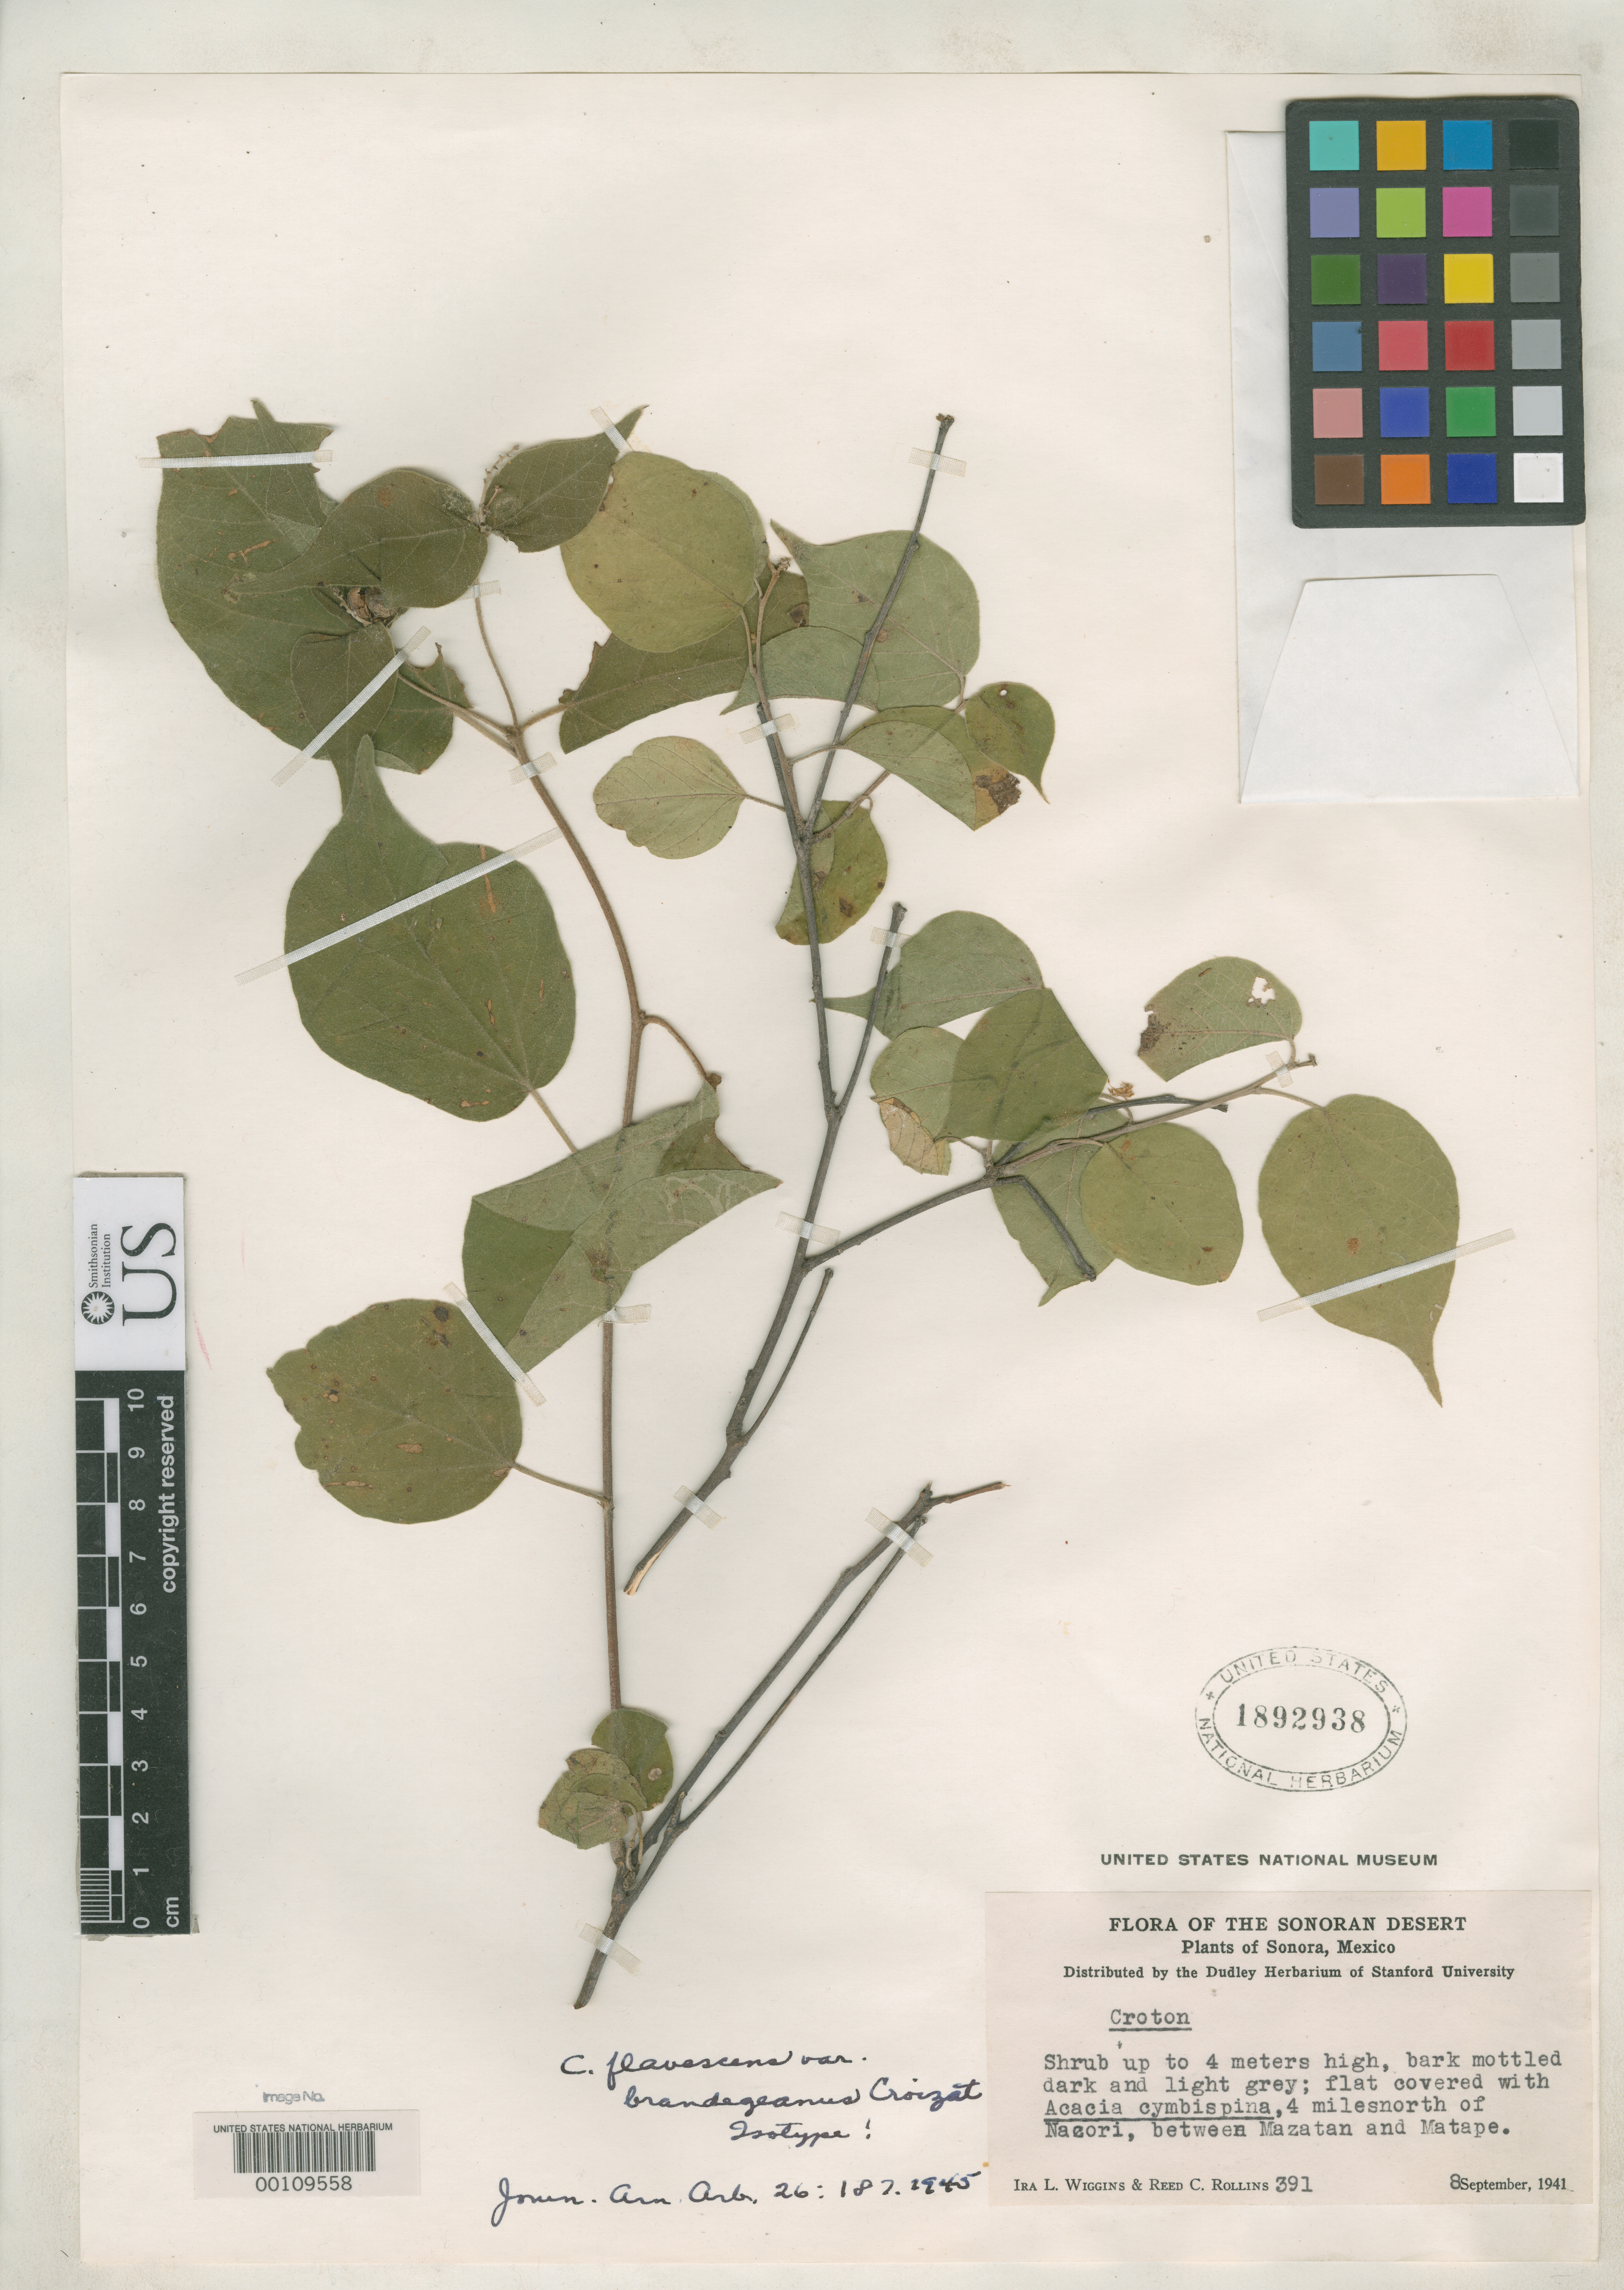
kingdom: Plantae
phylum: Tracheophyta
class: Magnoliopsida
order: Malpighiales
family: Euphorbiaceae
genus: Croton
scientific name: Croton flavescens var. brandegeeanus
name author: Croizat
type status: Isotype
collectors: I. L. Wiggins & R. C. Rollins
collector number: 391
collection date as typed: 08 Sep 1941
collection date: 1941-09-08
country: Mexico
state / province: Sonora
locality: Between Mazatan and Matap.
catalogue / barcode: US 1892938